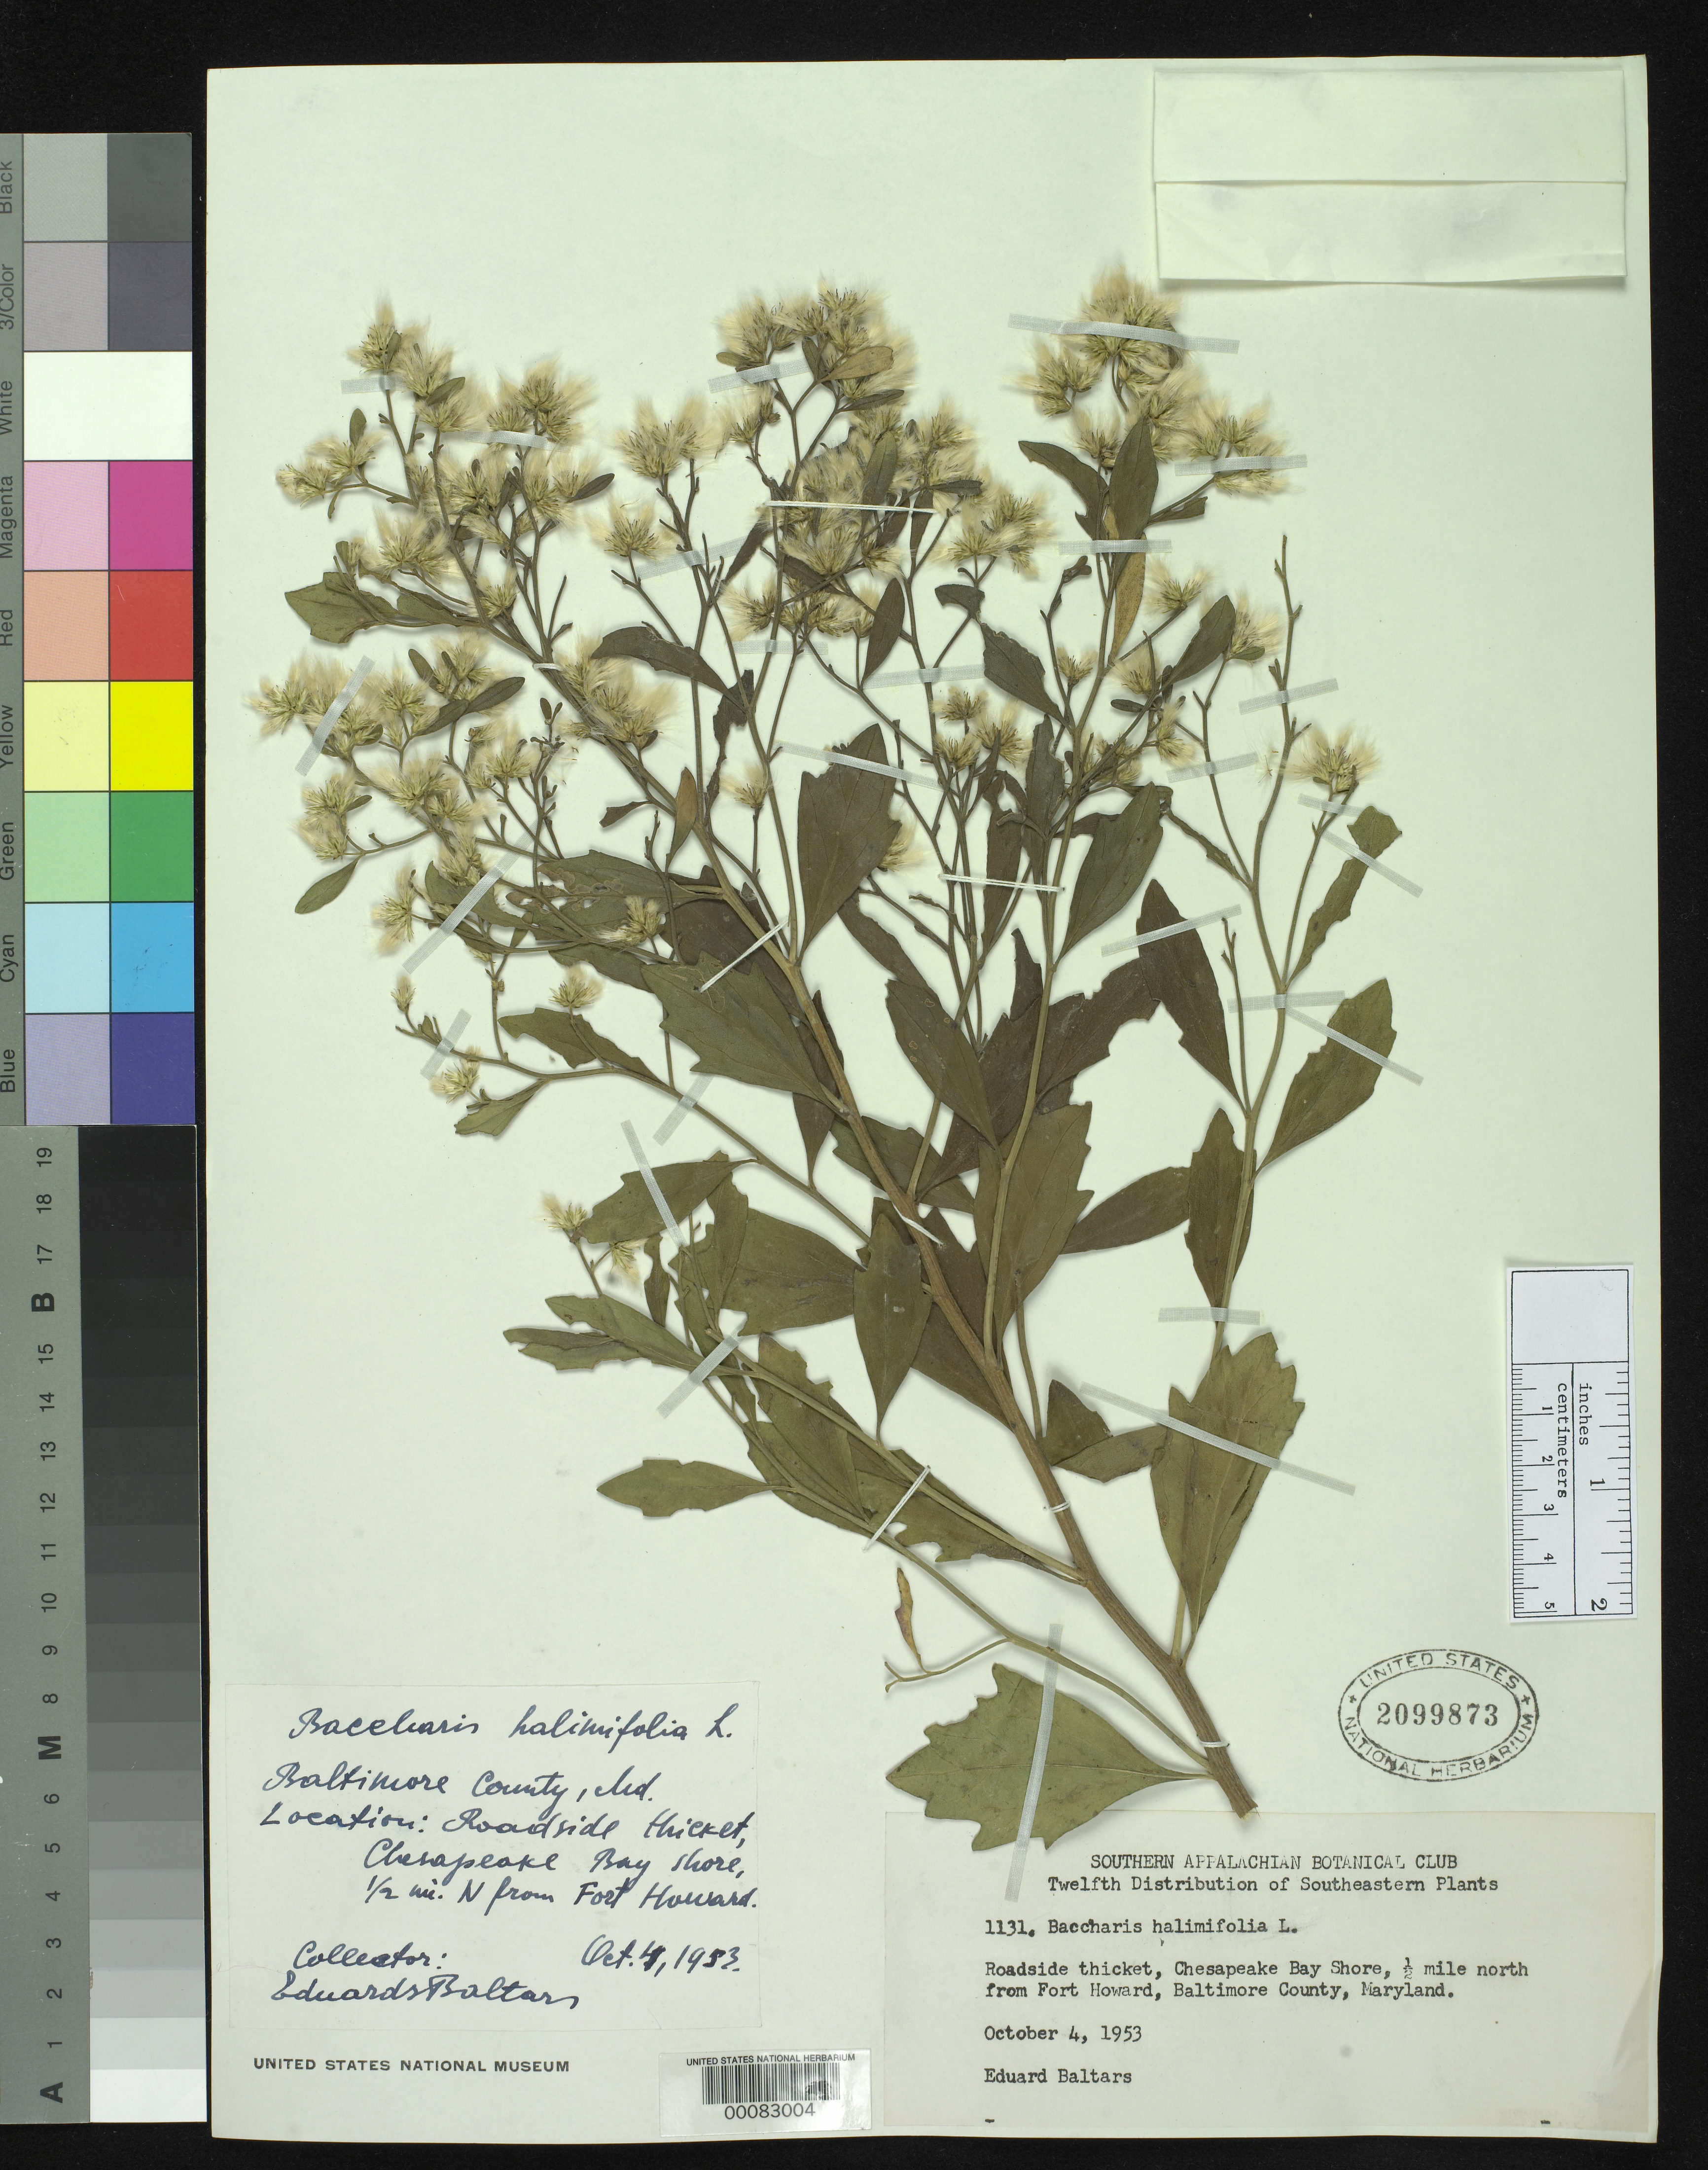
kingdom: Plantae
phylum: Tracheophyta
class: Magnoliopsida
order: Asterales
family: Asteraceae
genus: Baccharis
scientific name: Baccharis halimifolia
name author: L.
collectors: E. Baltars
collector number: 1131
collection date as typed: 04 Oct 1953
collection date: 1953-10-04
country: United States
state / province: Maryland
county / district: Baltimore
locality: North of Fort Howard, Chesapeake Bay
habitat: Roadside thicket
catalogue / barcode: US 2099873